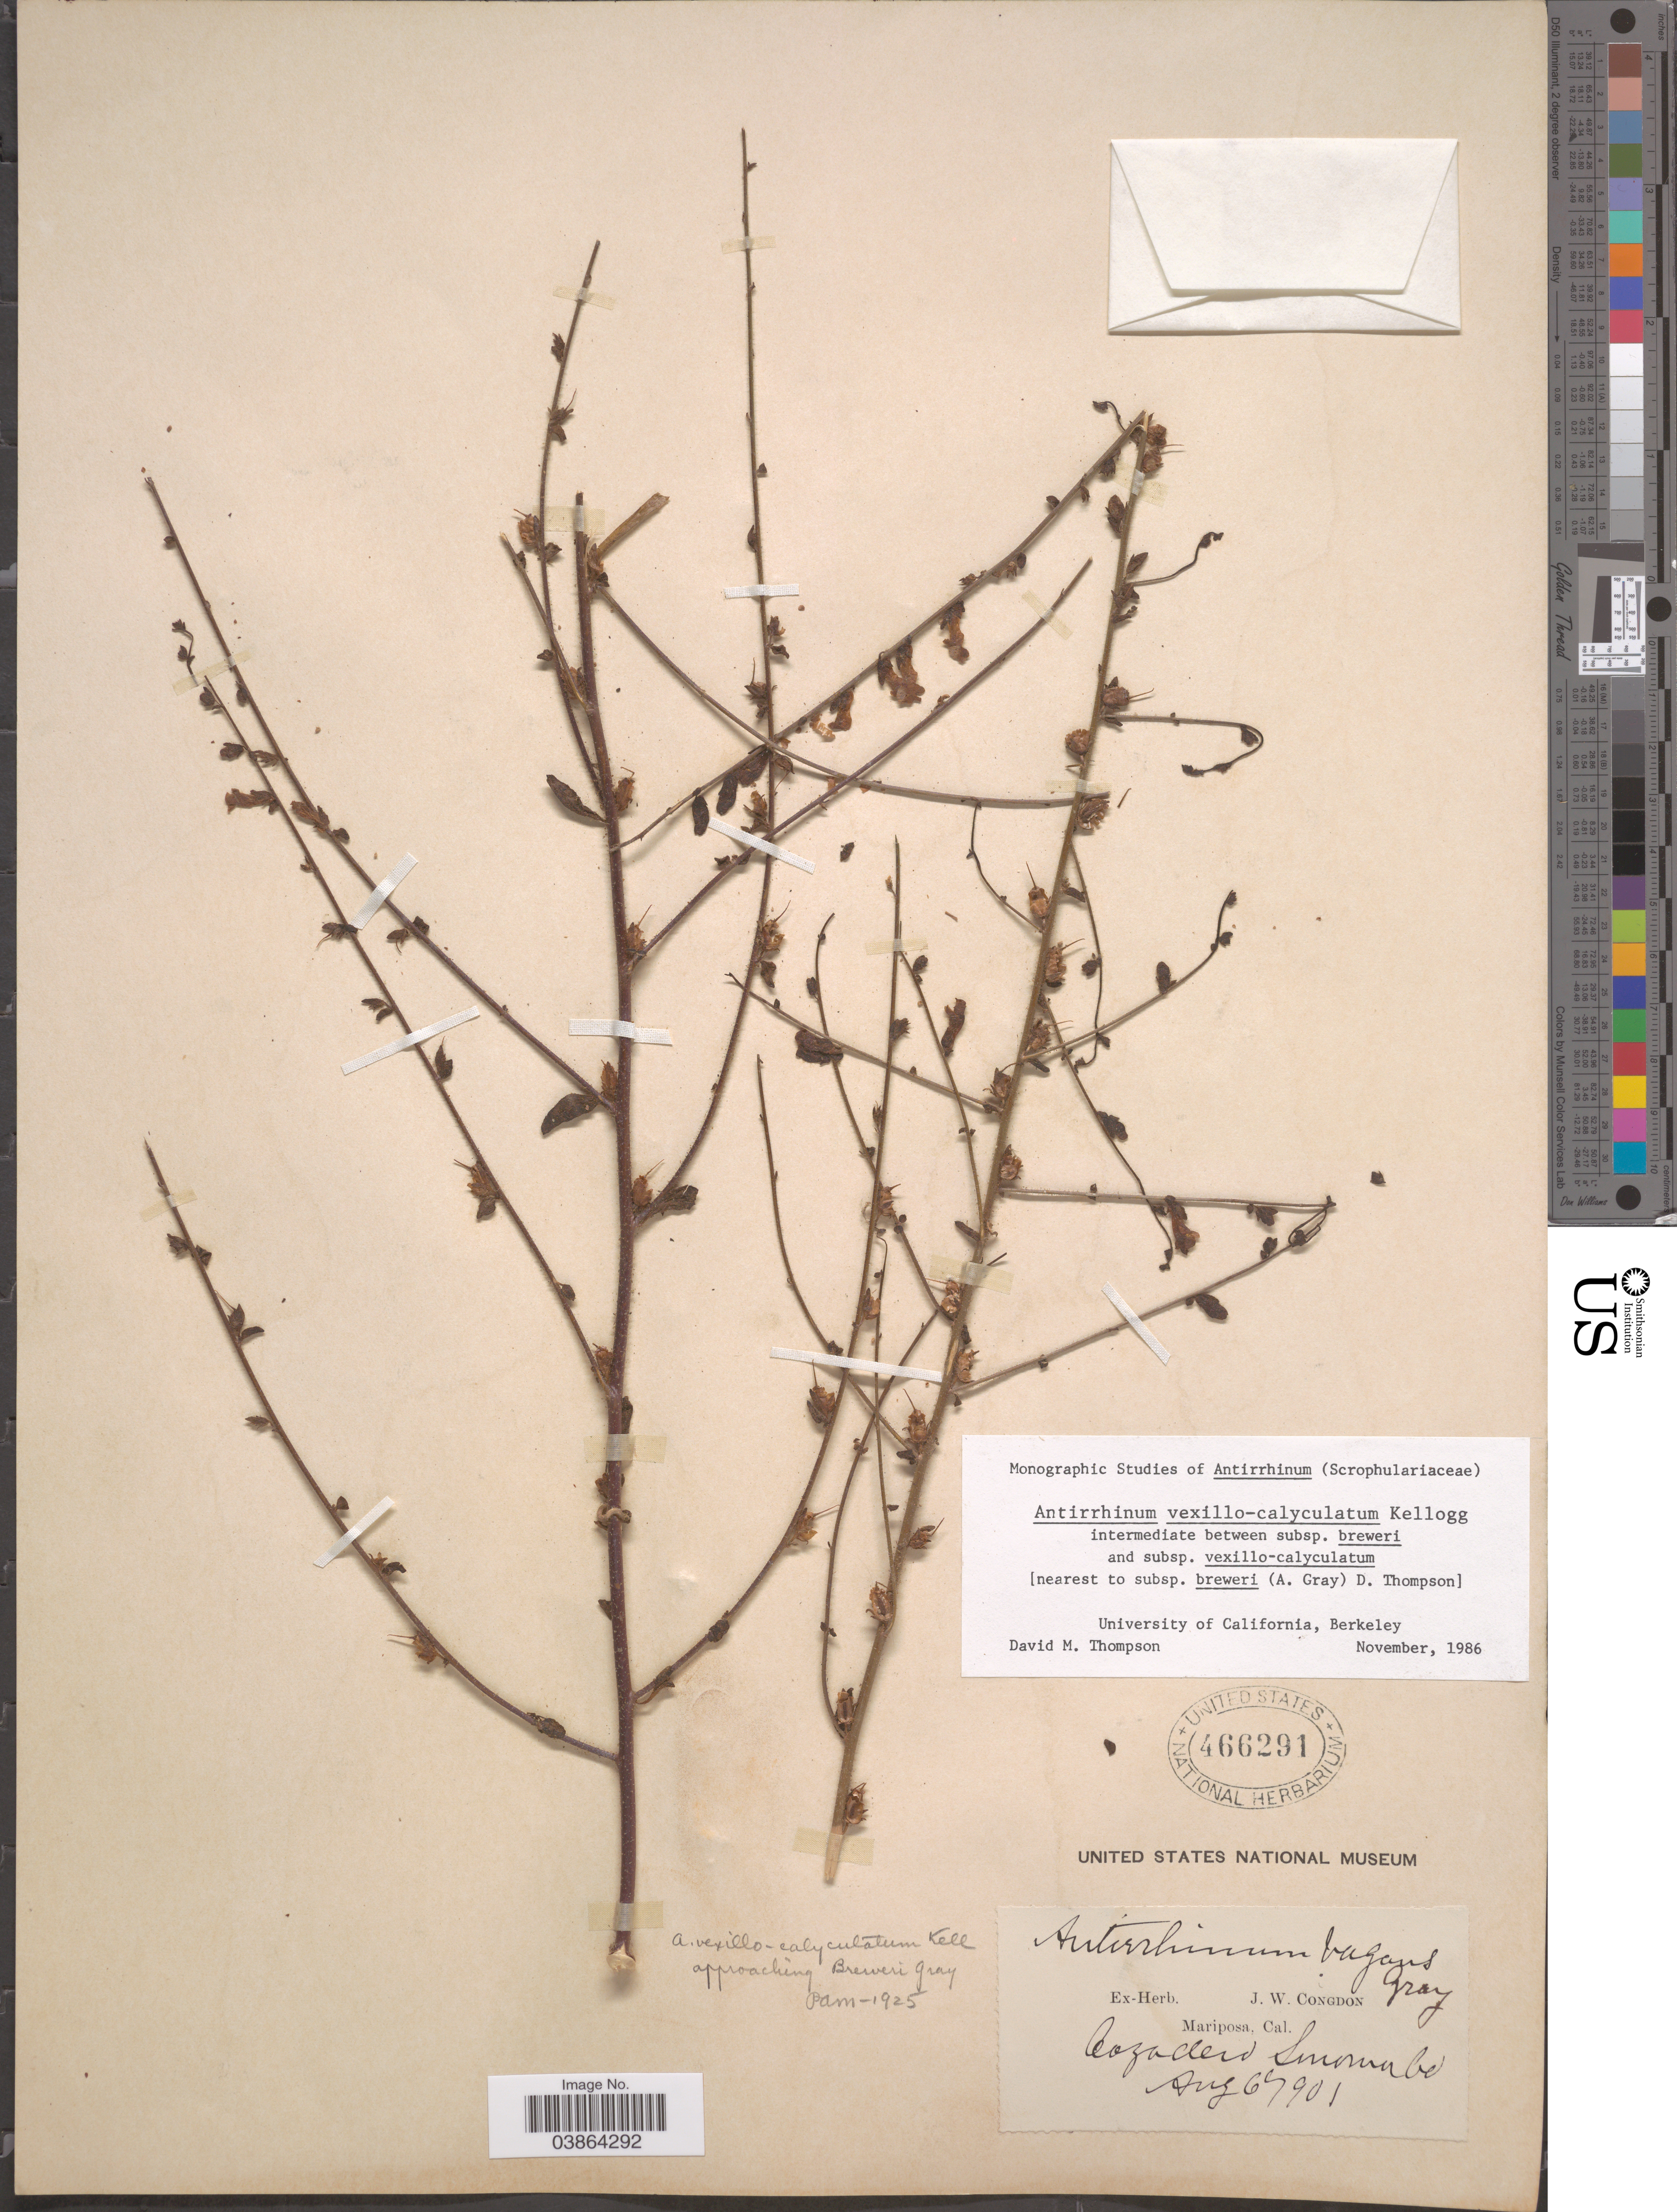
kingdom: Plantae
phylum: Tracheophyta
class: Magnoliopsida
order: Lamiales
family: Plantaginaceae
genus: Sairocarpus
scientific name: Sairocarpus vexillocalyculatus subsp. breweri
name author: (A. Gray) Barringer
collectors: J. W. Congdon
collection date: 1901-08-06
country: United States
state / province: California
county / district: Sonoma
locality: Mariposa. Cazadero Sonoma Co.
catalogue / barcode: US 466291